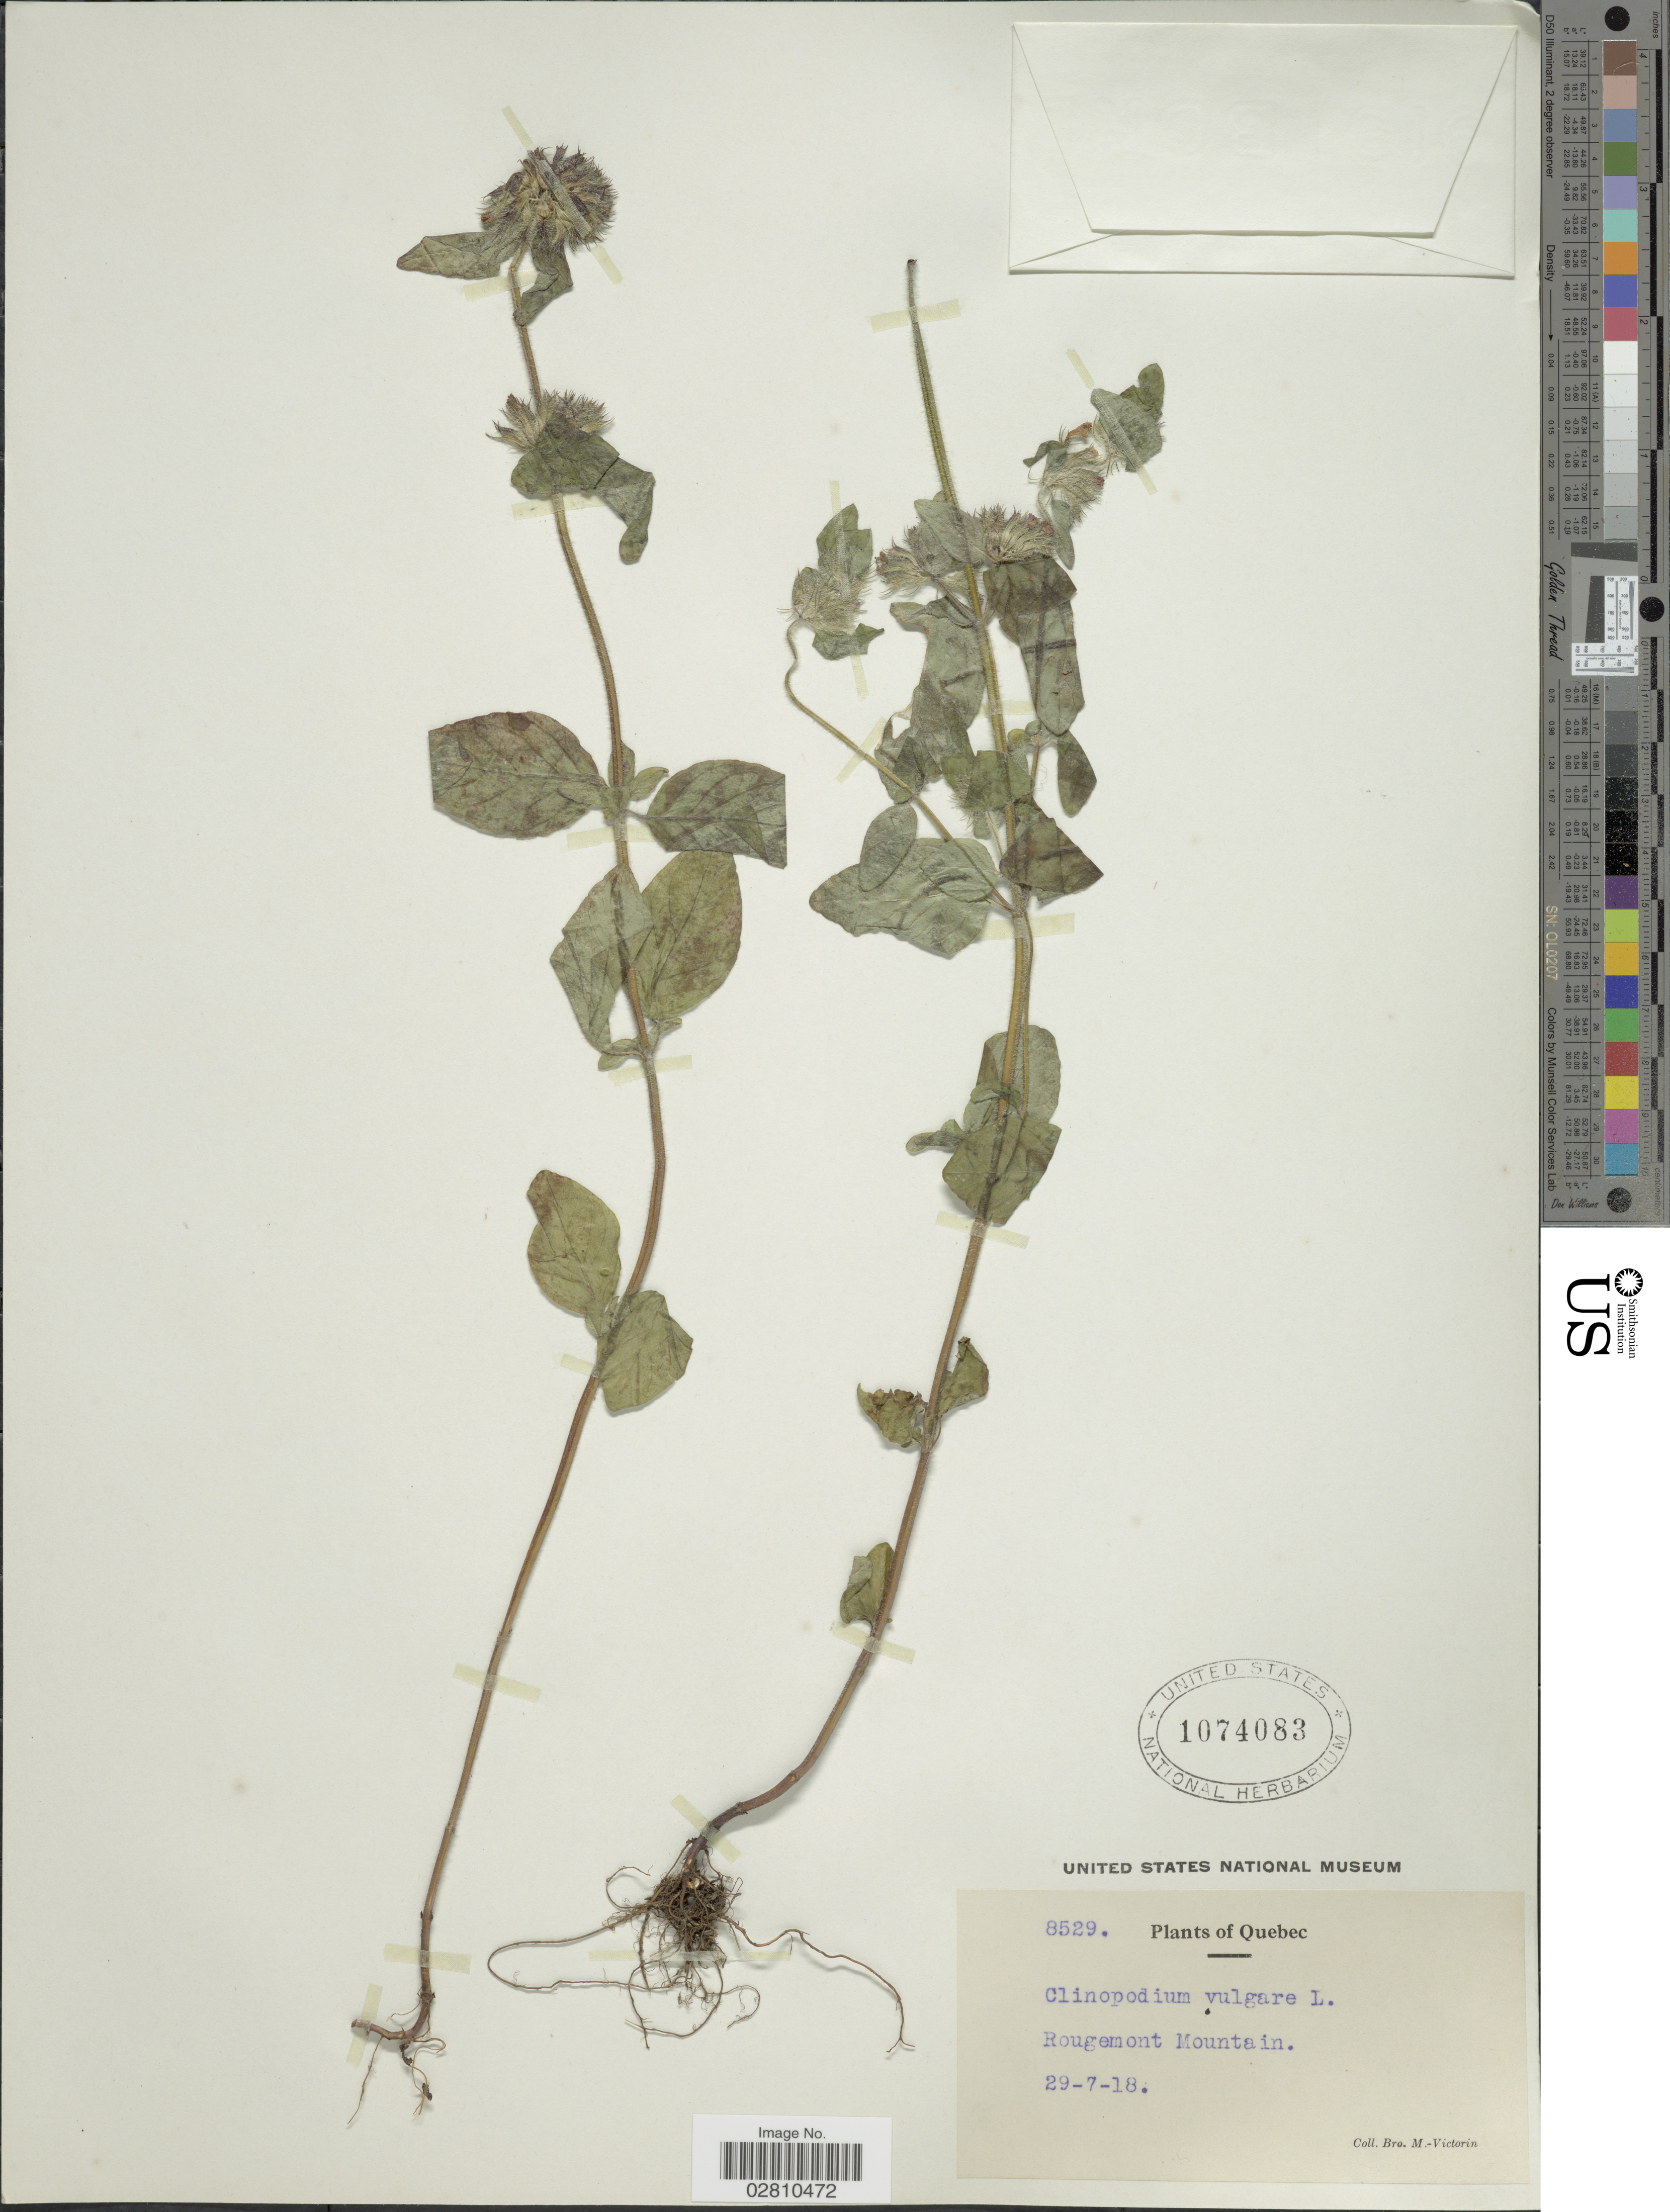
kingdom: Plantae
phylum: Tracheophyta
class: Magnoliopsida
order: Lamiales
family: Lamiaceae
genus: Clinopodium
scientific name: Clinopodium vulgare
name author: L.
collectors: Fr. Marie-Victorin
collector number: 8529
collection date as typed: Transcribed d/m/y: 29/7/18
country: Canada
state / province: Quebec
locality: Rougemont Mountain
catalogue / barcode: US 1074083